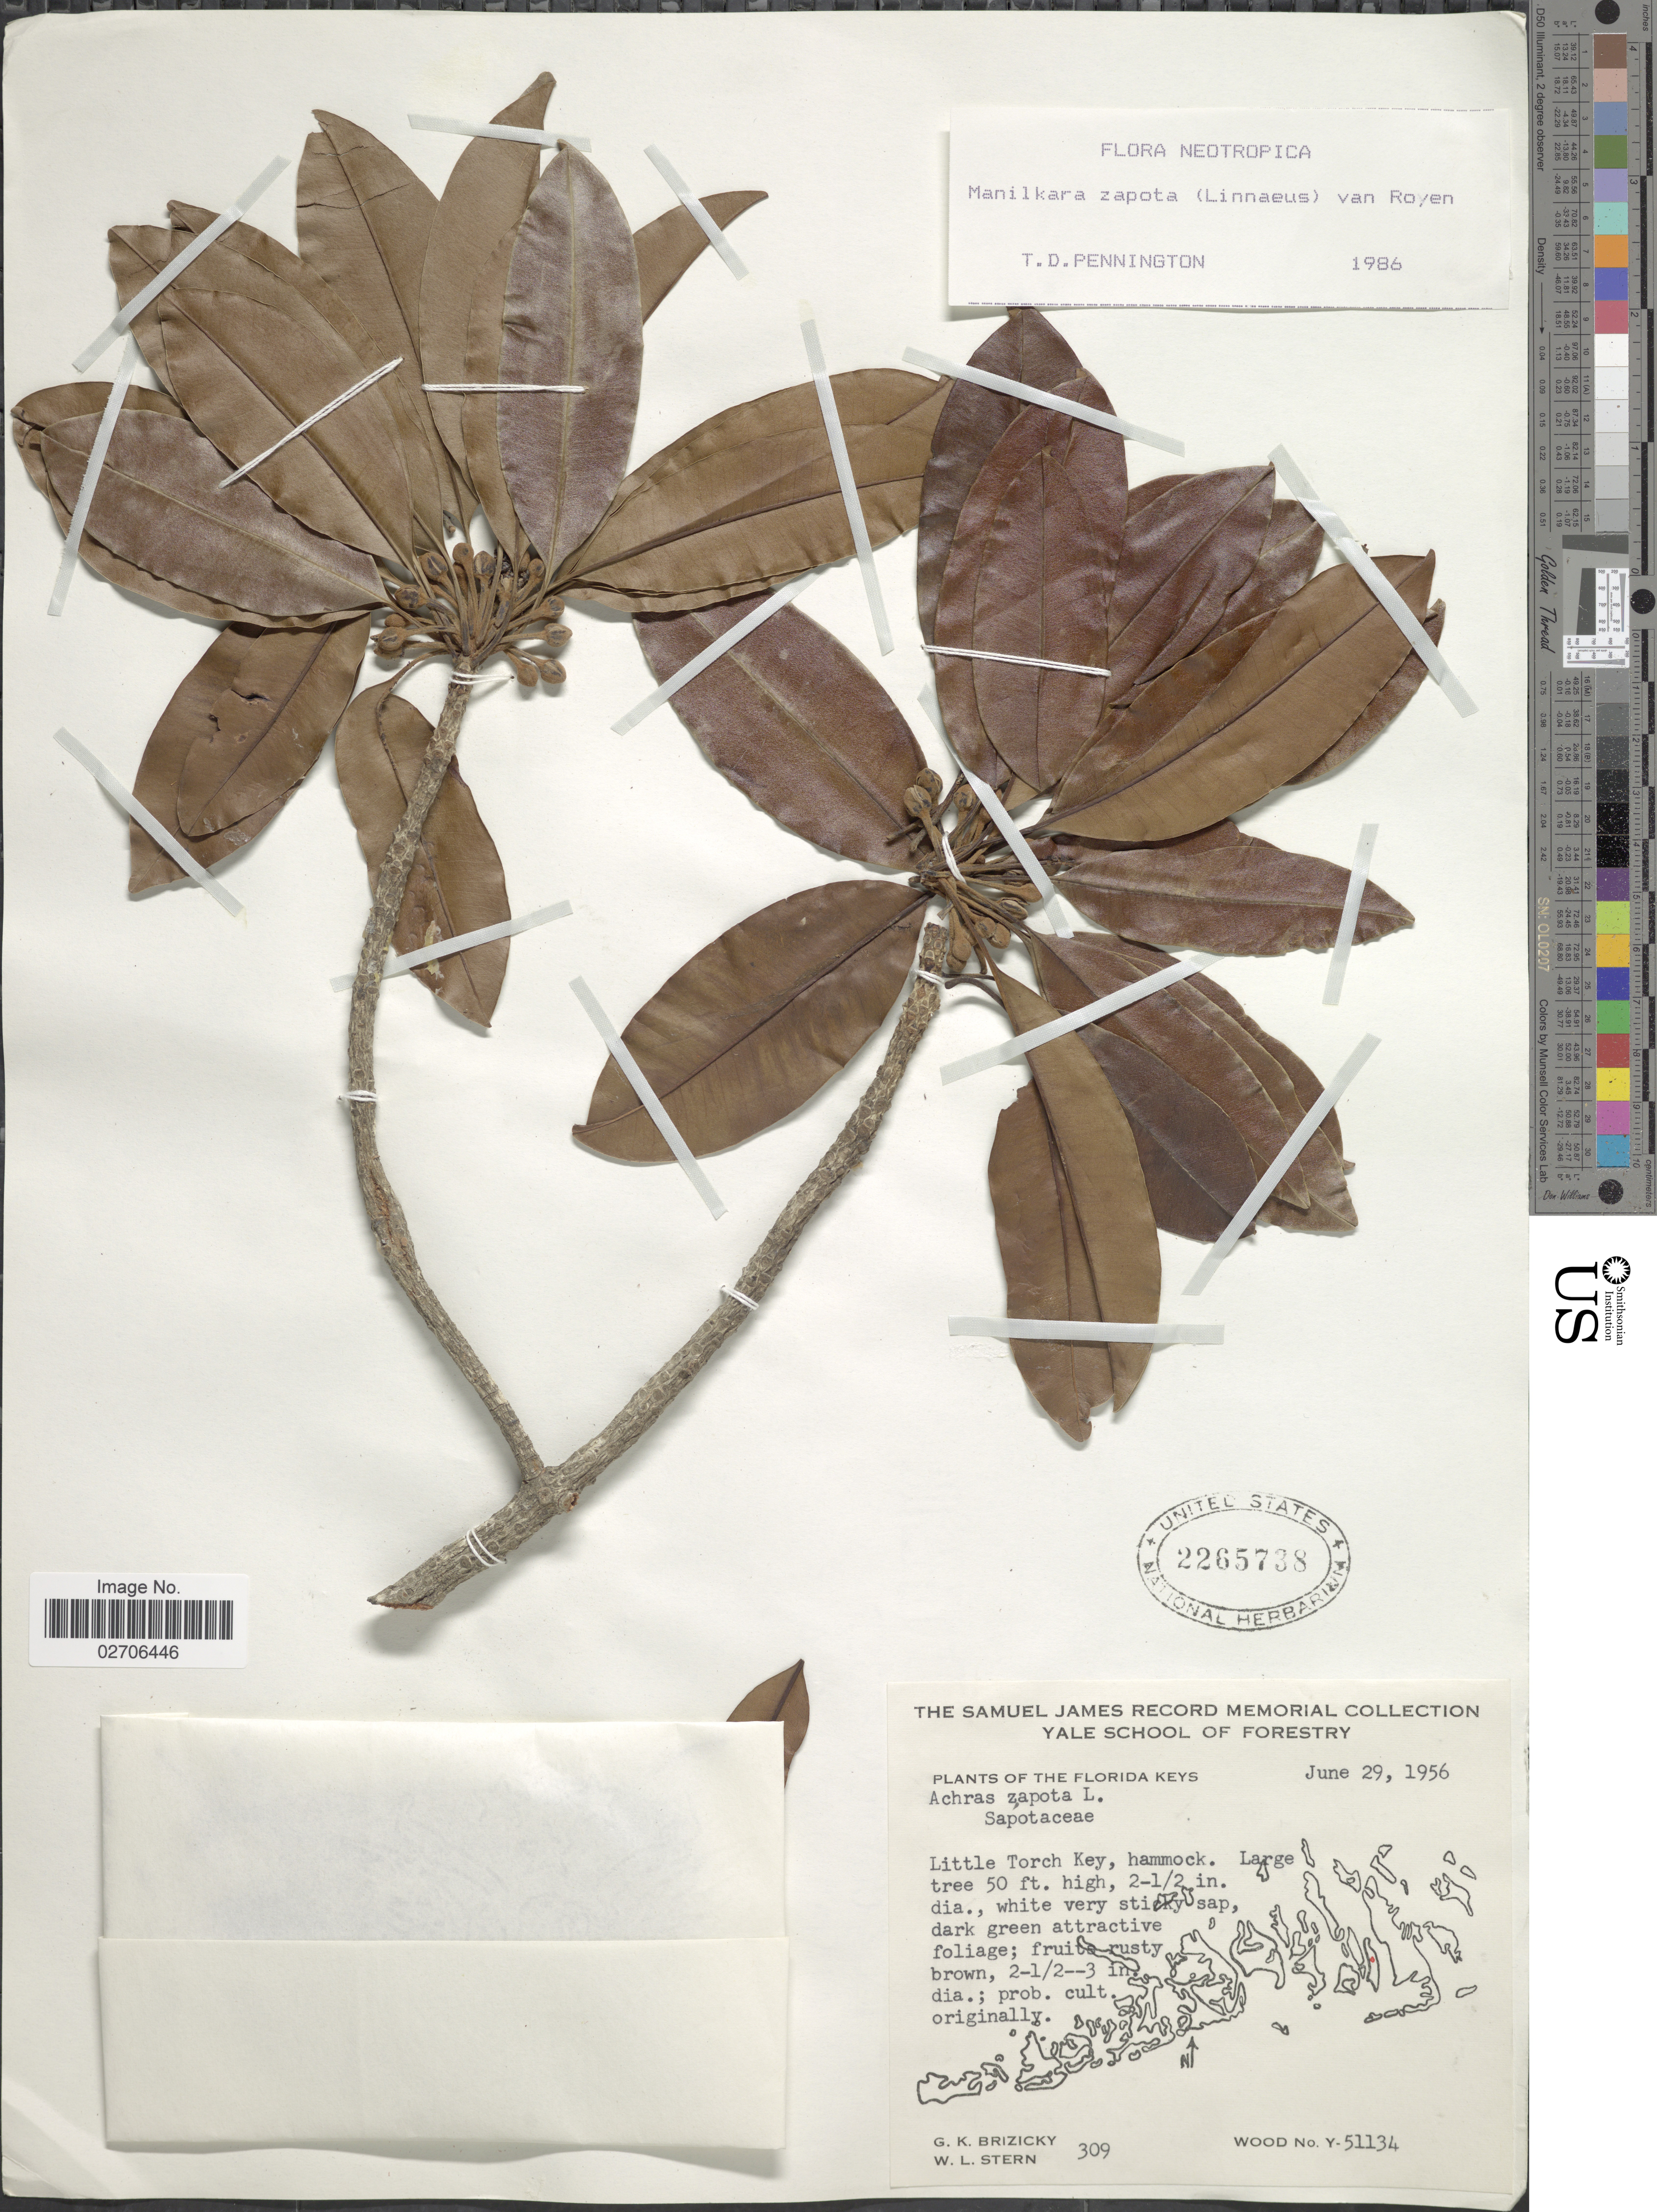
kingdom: Plantae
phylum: Tracheophyta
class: Magnoliopsida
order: Ericales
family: Sapotaceae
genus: Manilkara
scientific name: Manilkara zapota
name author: (L.) P. Royen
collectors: G. K. Brizicky & W. L. Stern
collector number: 309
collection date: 1956-06-29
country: United States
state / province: Florida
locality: The Florida Keys, Little Torch Key, hammock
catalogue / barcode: US 2265738